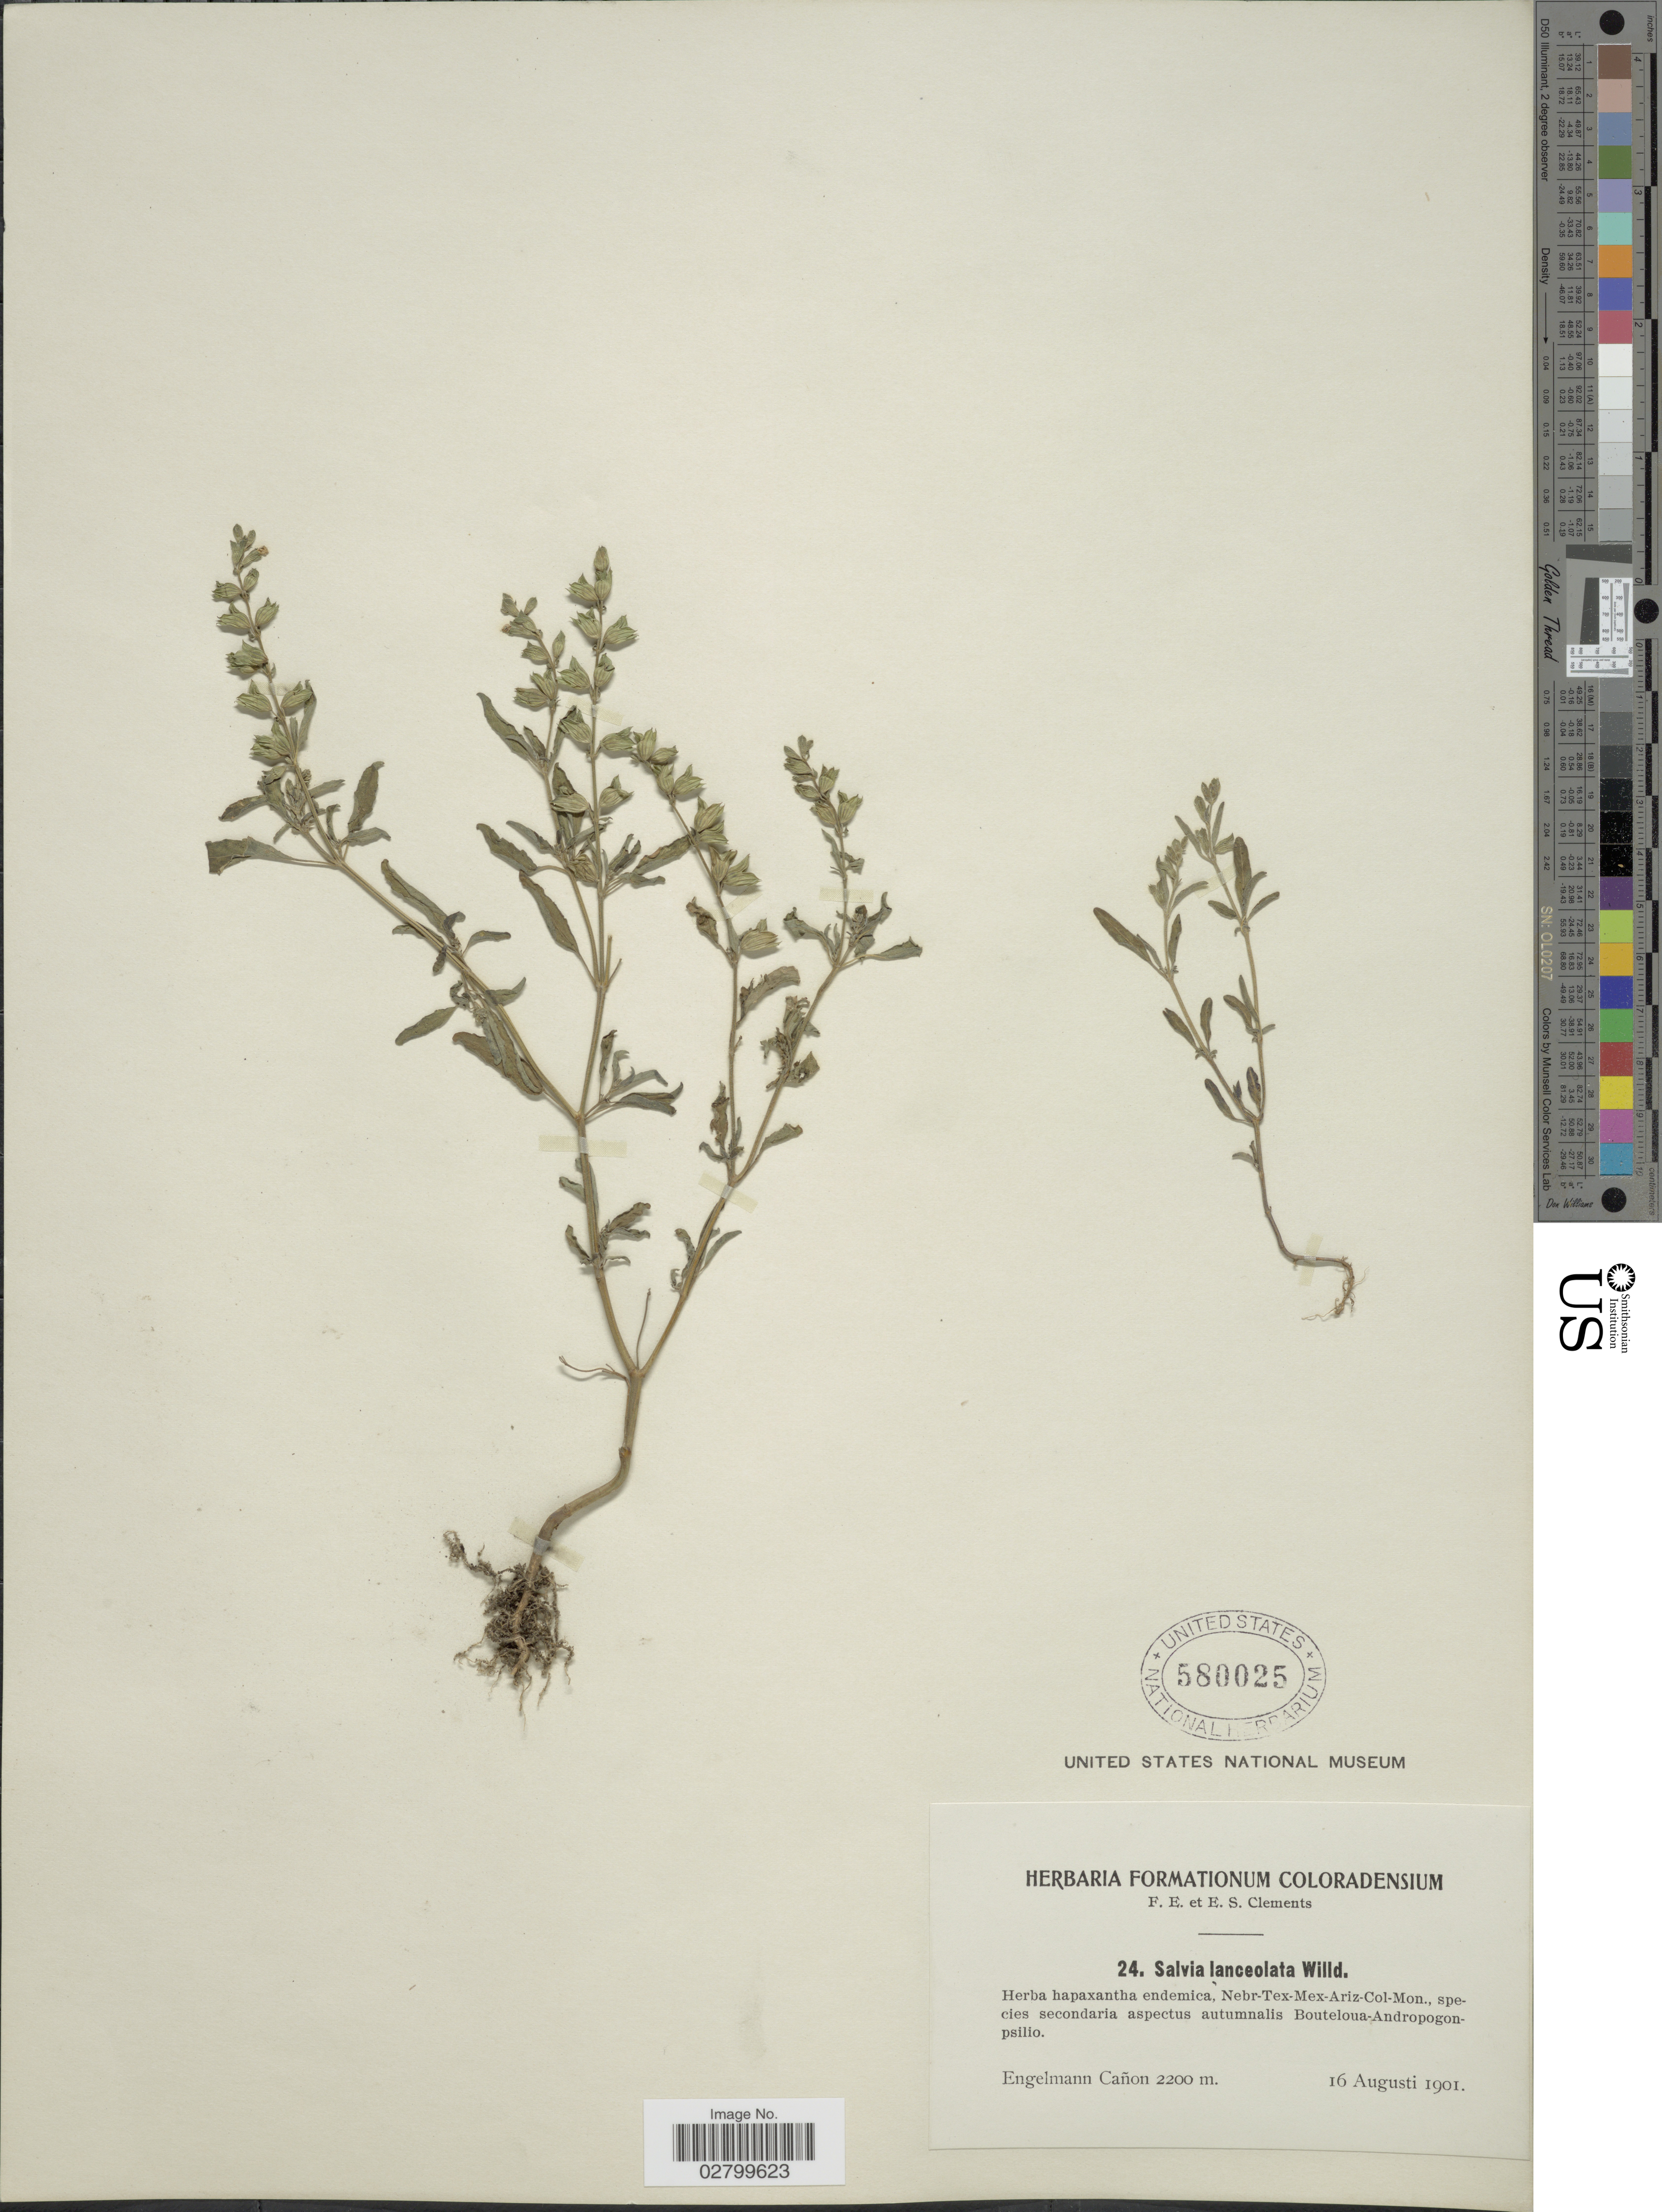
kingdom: Plantae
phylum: Tracheophyta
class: Magnoliopsida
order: Lamiales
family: Lamiaceae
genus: Salvia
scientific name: Salvia lanceolata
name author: Brouss.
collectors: F. E. Clements & E. S. Clements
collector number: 24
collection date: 1901-08-16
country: United States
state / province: Colorado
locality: Engelmann Cañon.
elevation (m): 2200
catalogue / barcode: US 580025